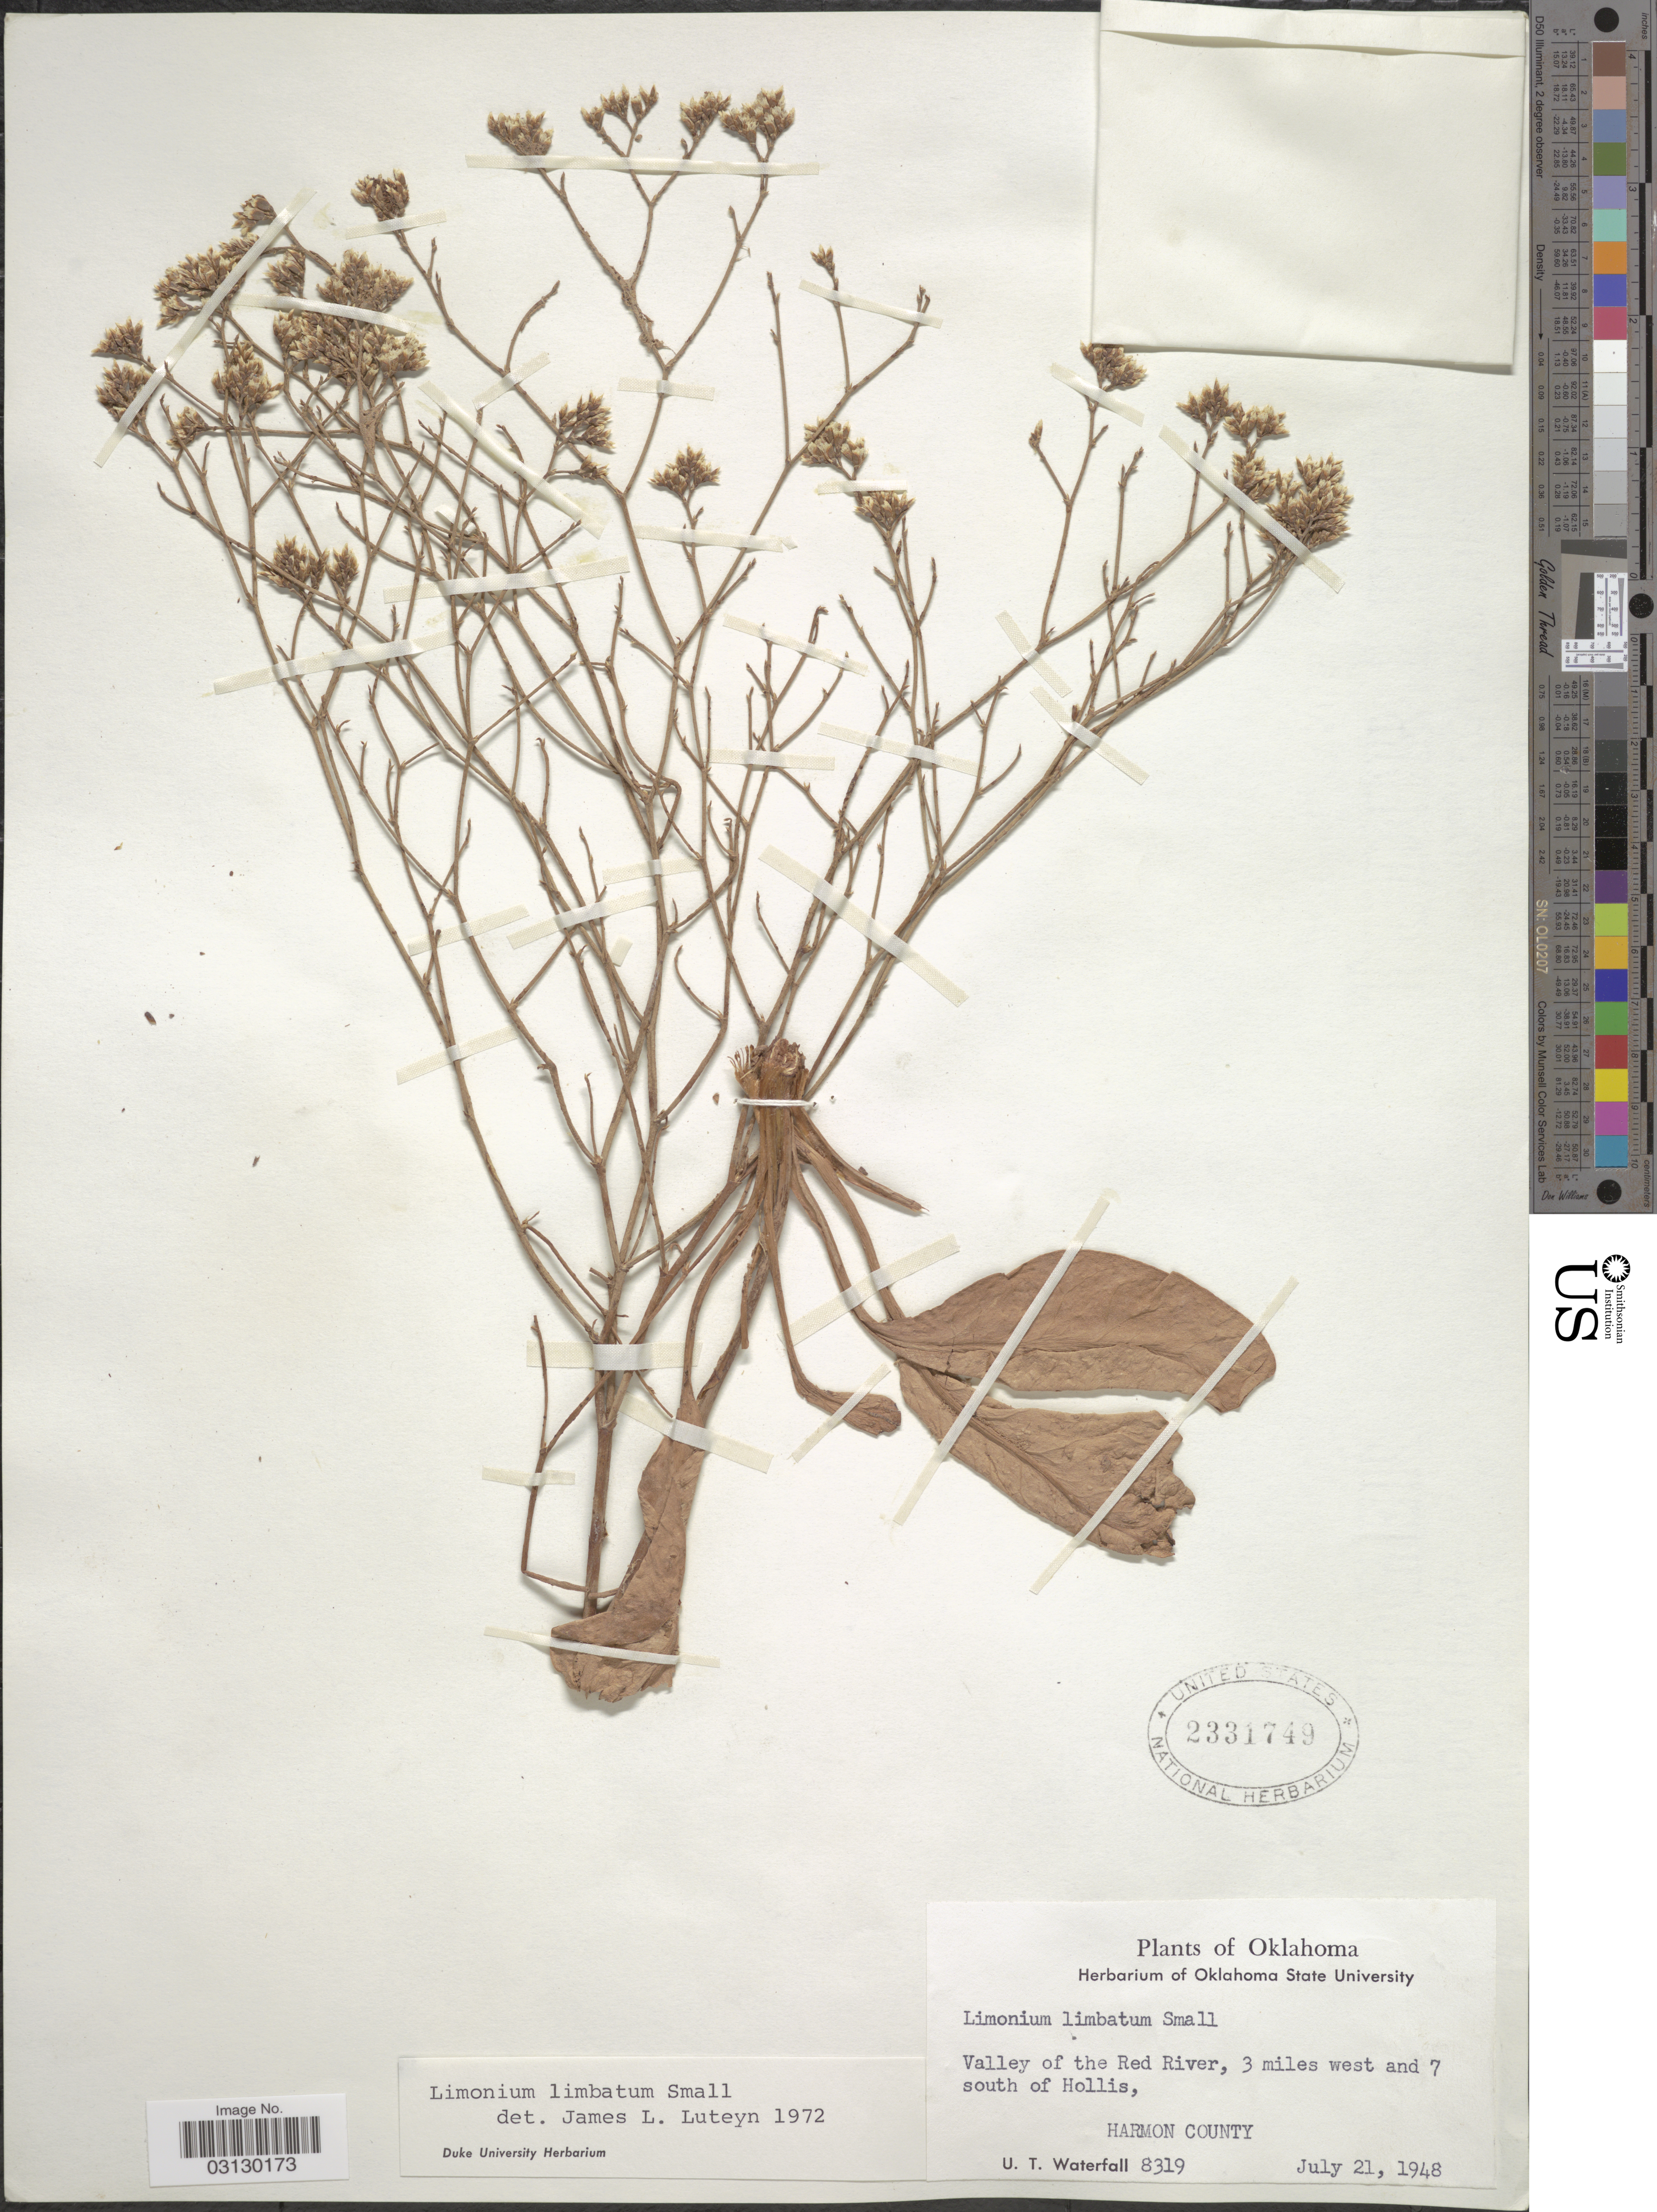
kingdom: Plantae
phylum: Tracheophyta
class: Magnoliopsida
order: Caryophyllales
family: Plumbaginaceae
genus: Limonium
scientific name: Limonium limbatum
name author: Small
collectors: U. T. Waterfall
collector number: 8319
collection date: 1948-07-21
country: United States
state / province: Oklahoma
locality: Valley of the Red River, 3 miles west and 7 south of Hollis, Harmon County.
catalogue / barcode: US 2331749